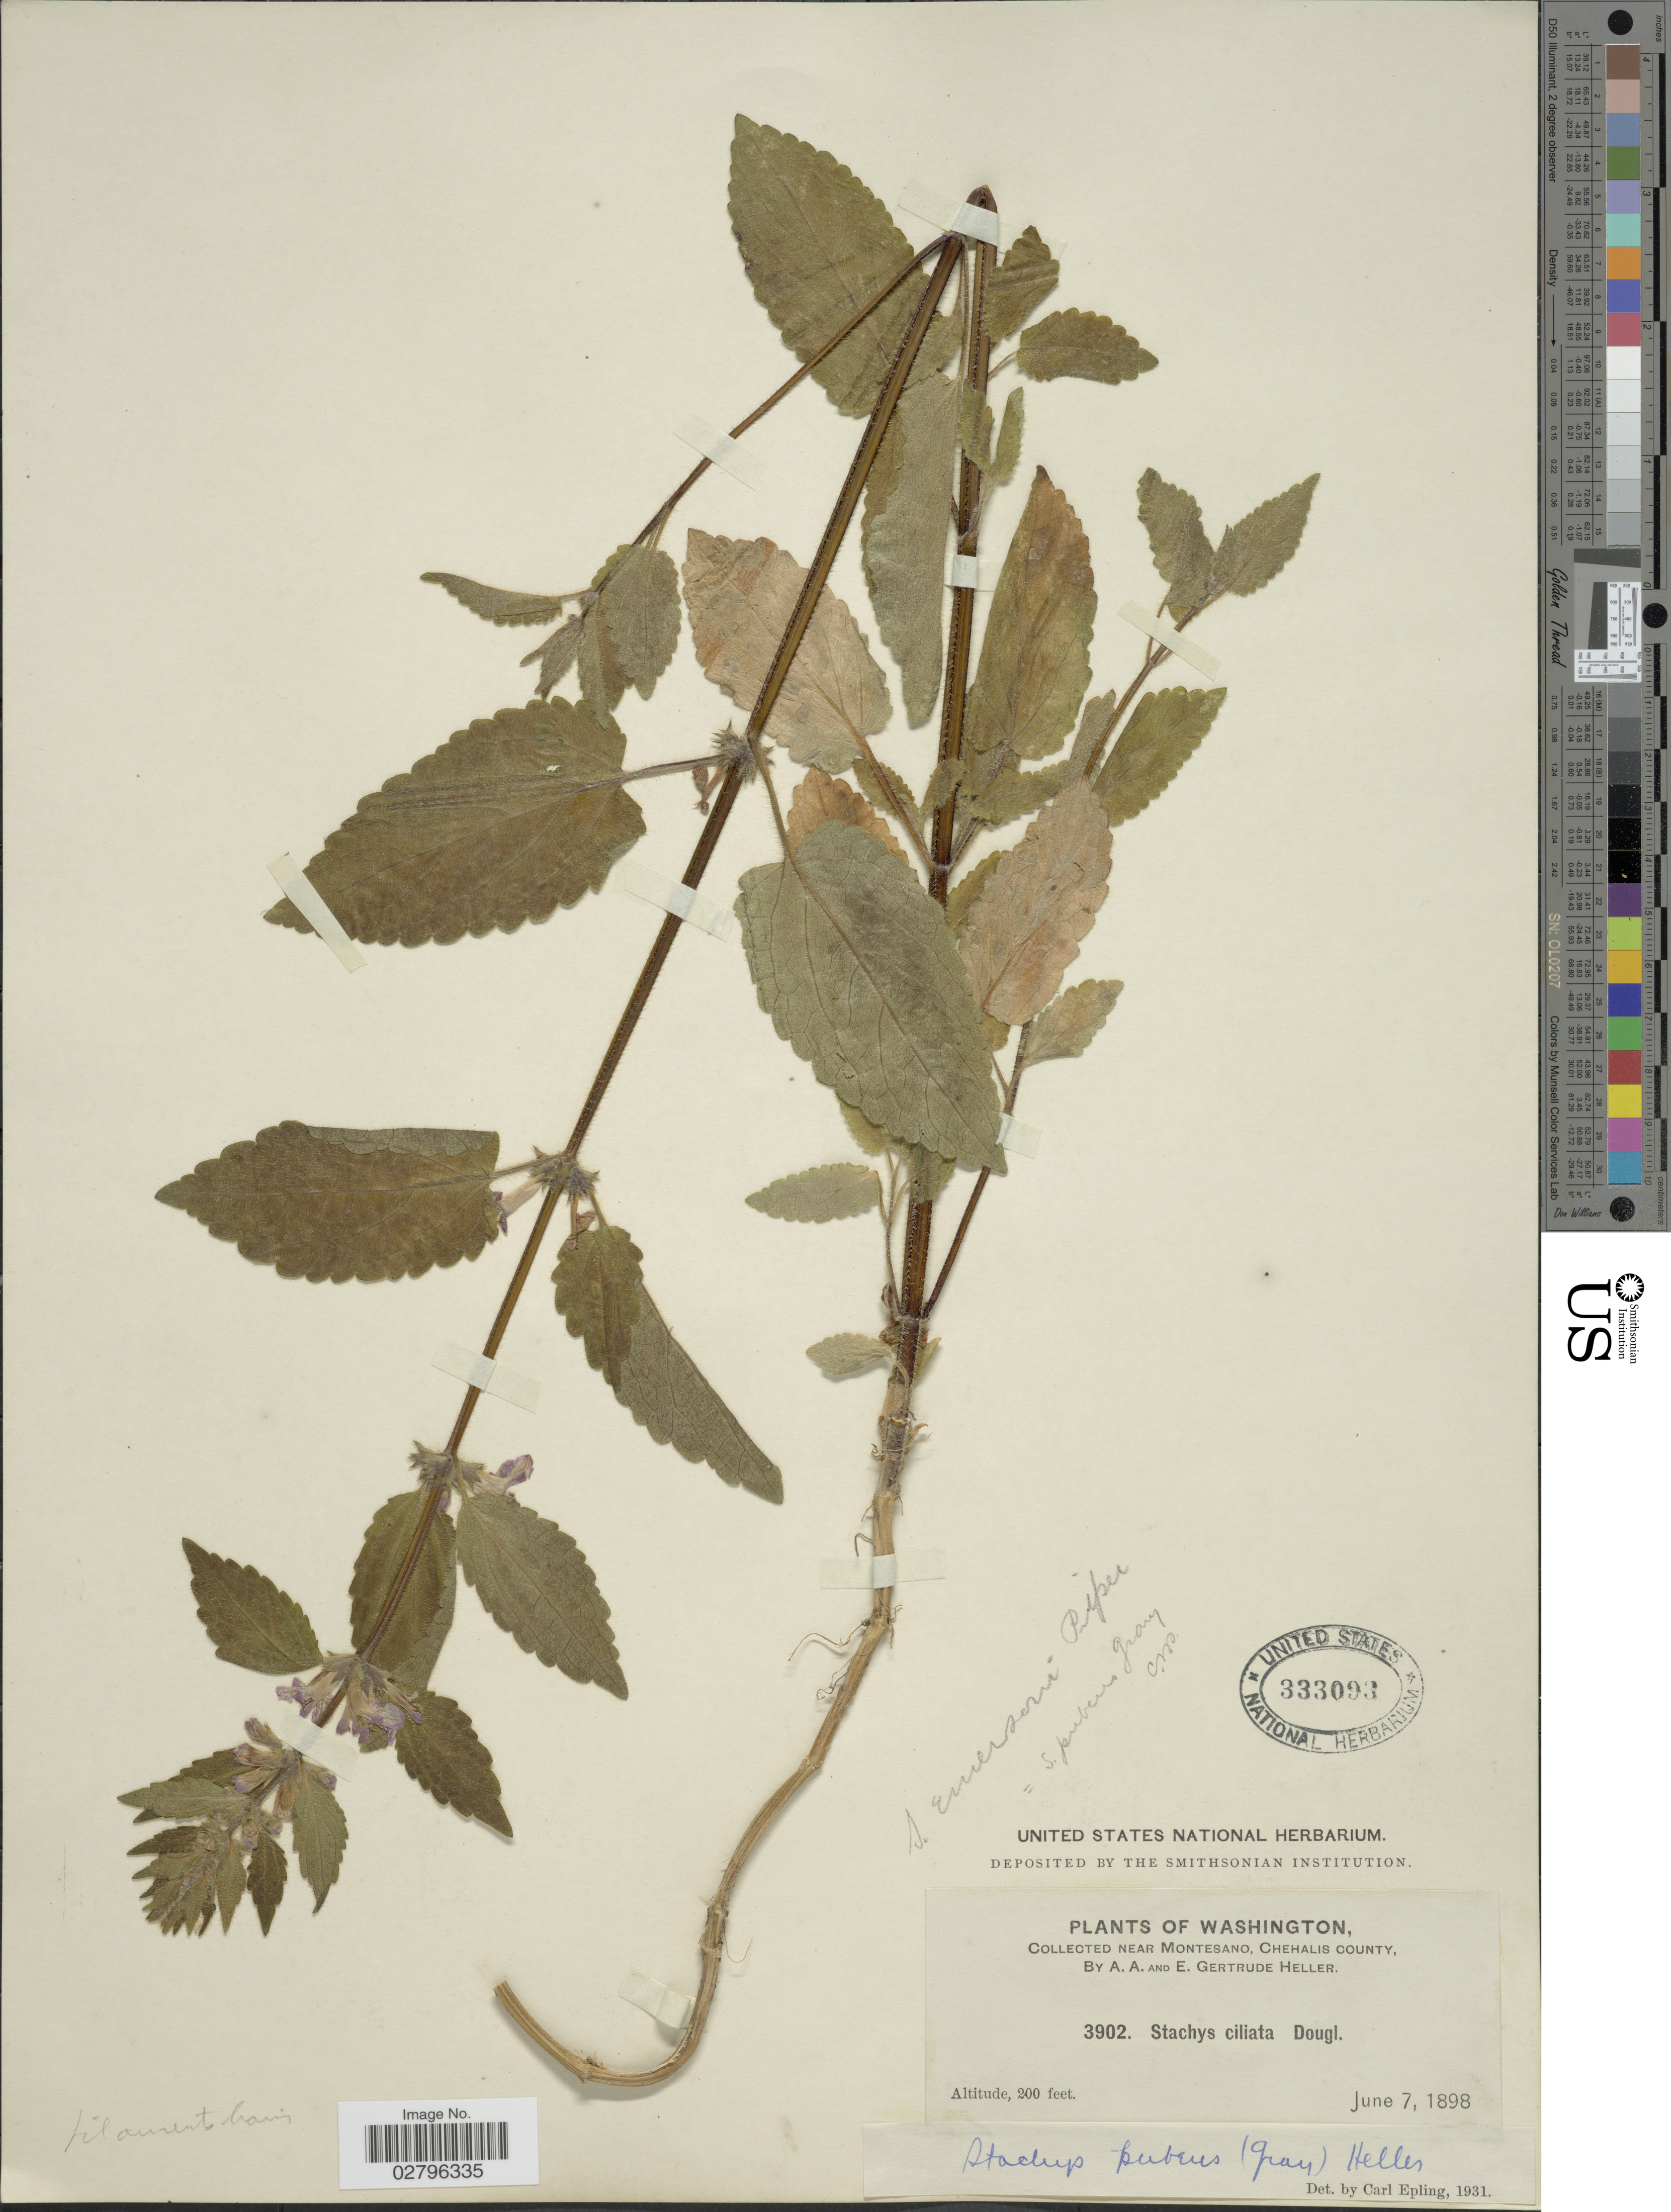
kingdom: Plantae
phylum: Tracheophyta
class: Magnoliopsida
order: Lamiales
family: Lamiaceae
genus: Stachys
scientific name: Stachys mexicana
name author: Benth.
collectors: A. A. Heller & E. G. Heller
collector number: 3902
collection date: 1898-06-07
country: United States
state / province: Washington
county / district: Grays Harbor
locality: Near Montesano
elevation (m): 61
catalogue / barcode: US 333093